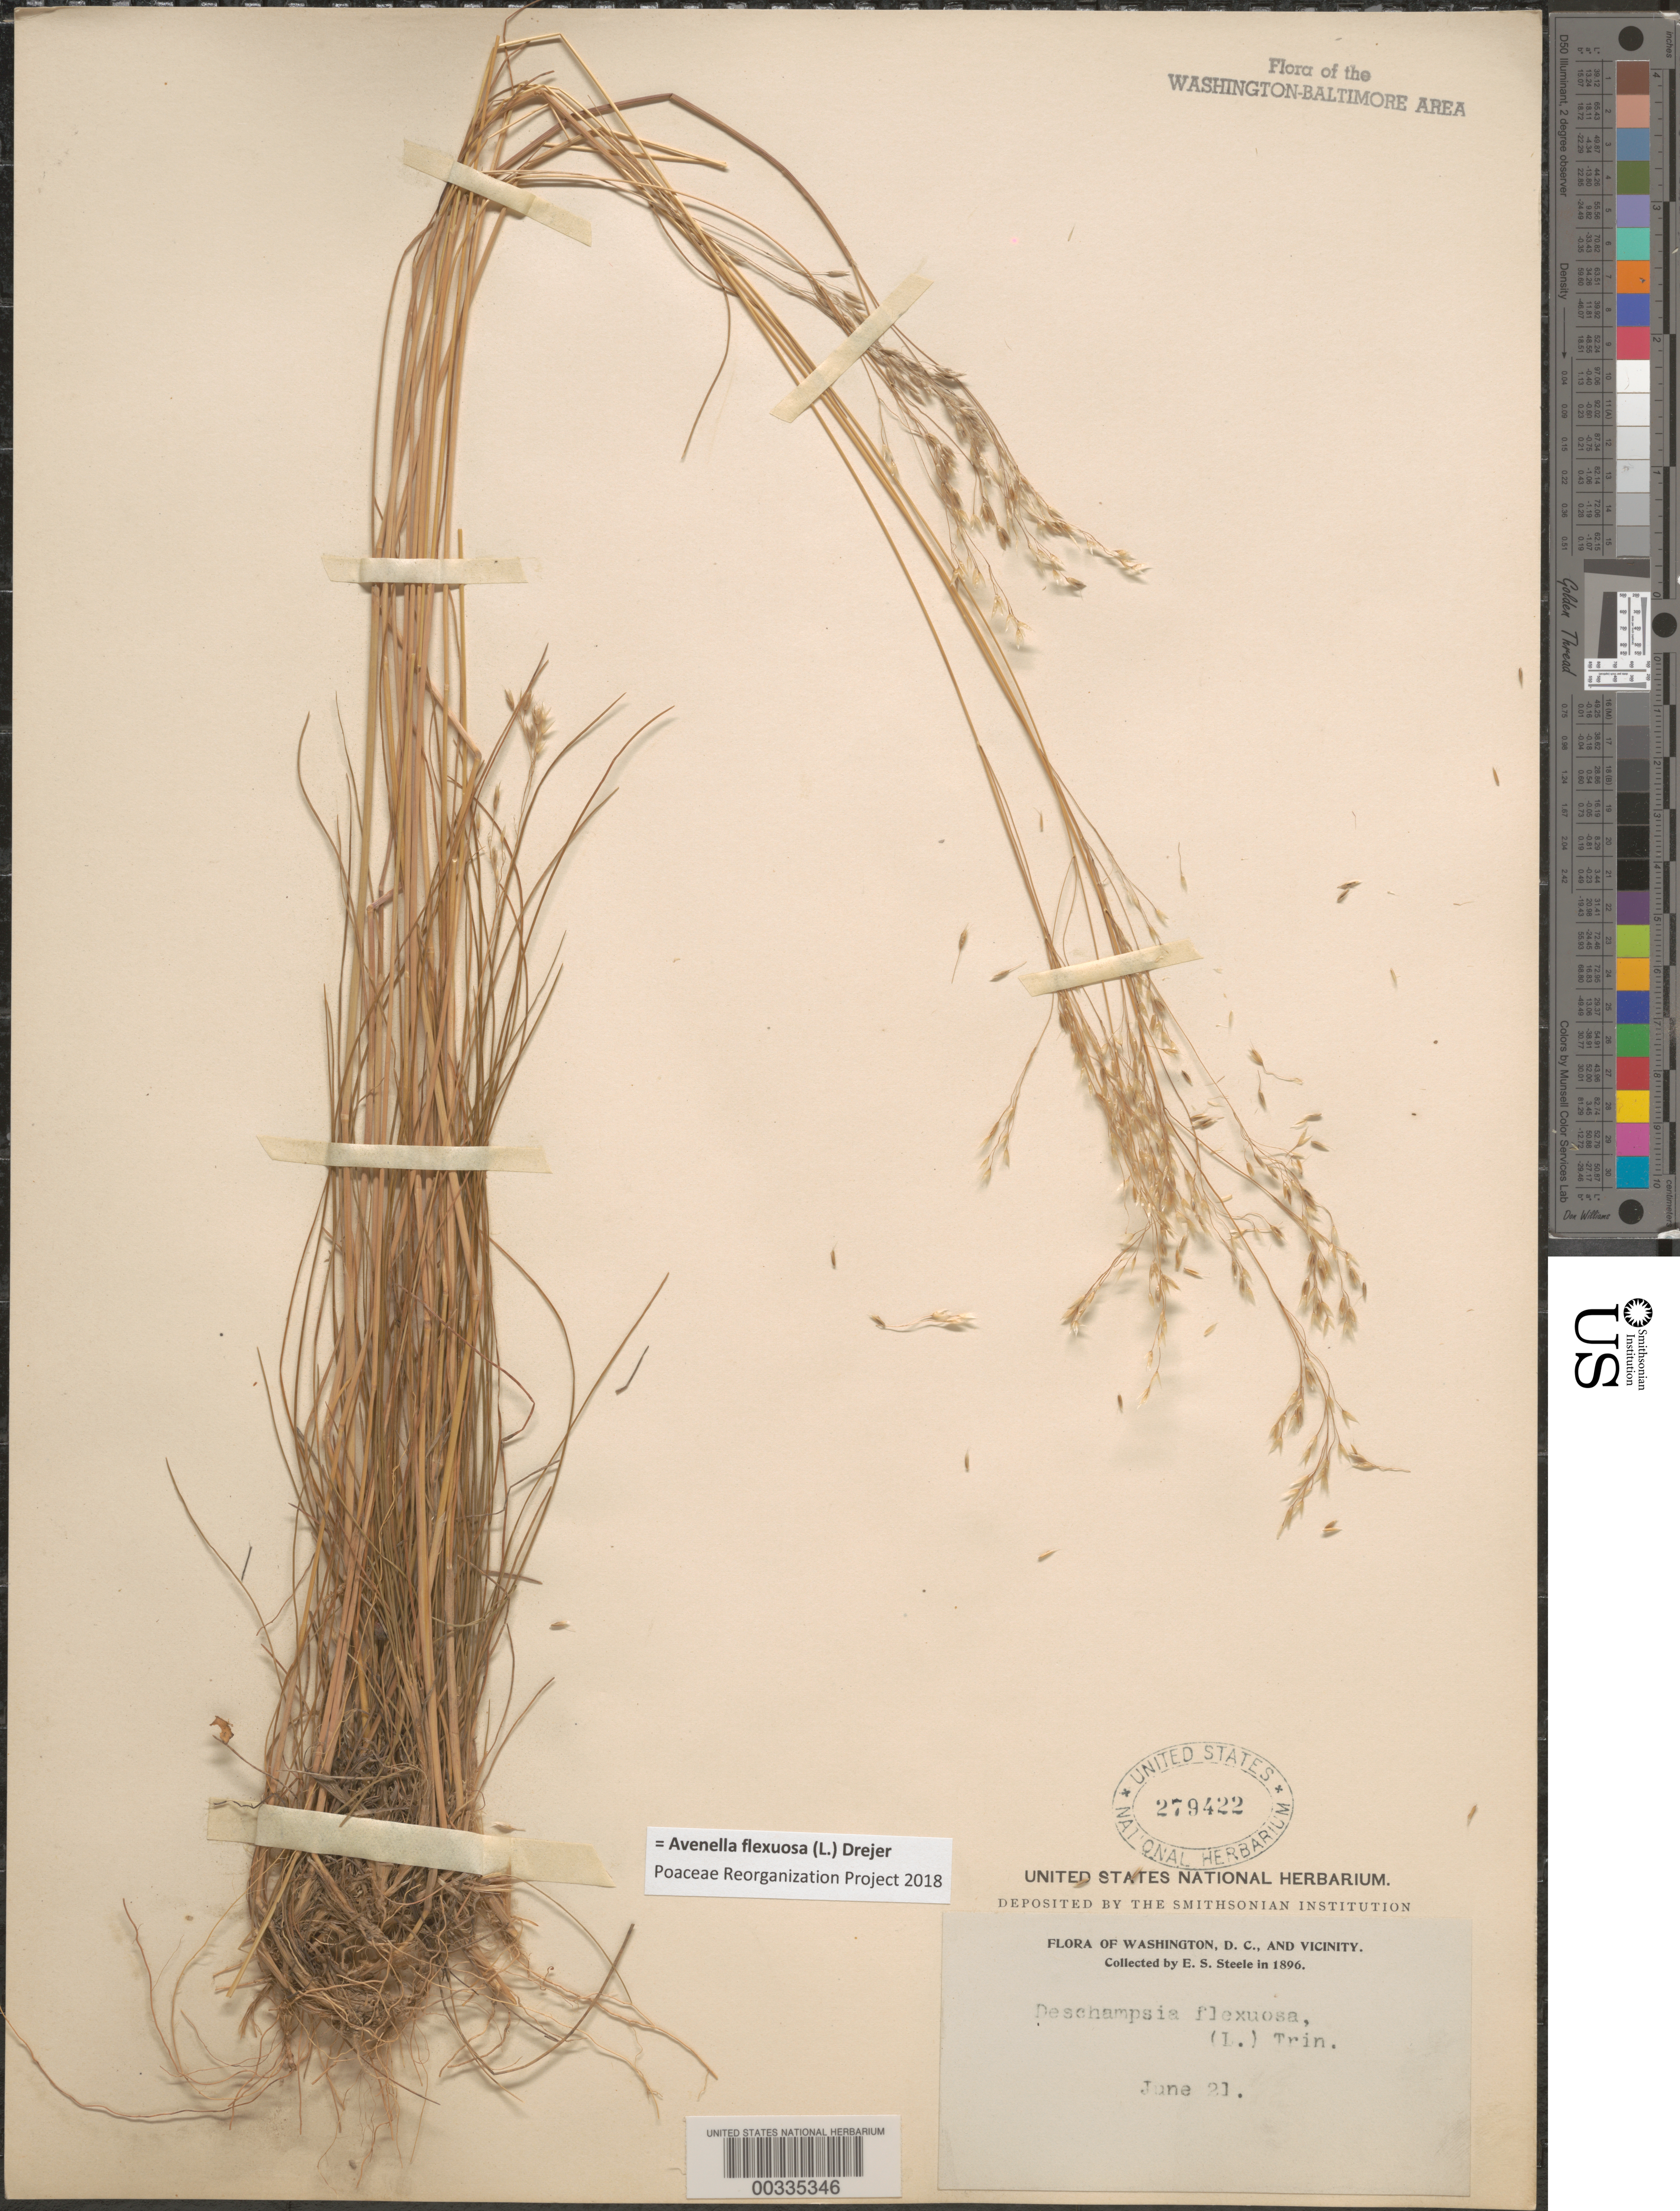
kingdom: Plantae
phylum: Tracheophyta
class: Liliopsida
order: Poales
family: Poaceae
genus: Avenella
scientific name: Avenella flexuosa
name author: (L.) Drejer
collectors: E. Steele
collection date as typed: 21 Jun 1896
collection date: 1896-06-21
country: United States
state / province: District of Columbia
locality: Washington DC area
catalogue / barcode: US 279422